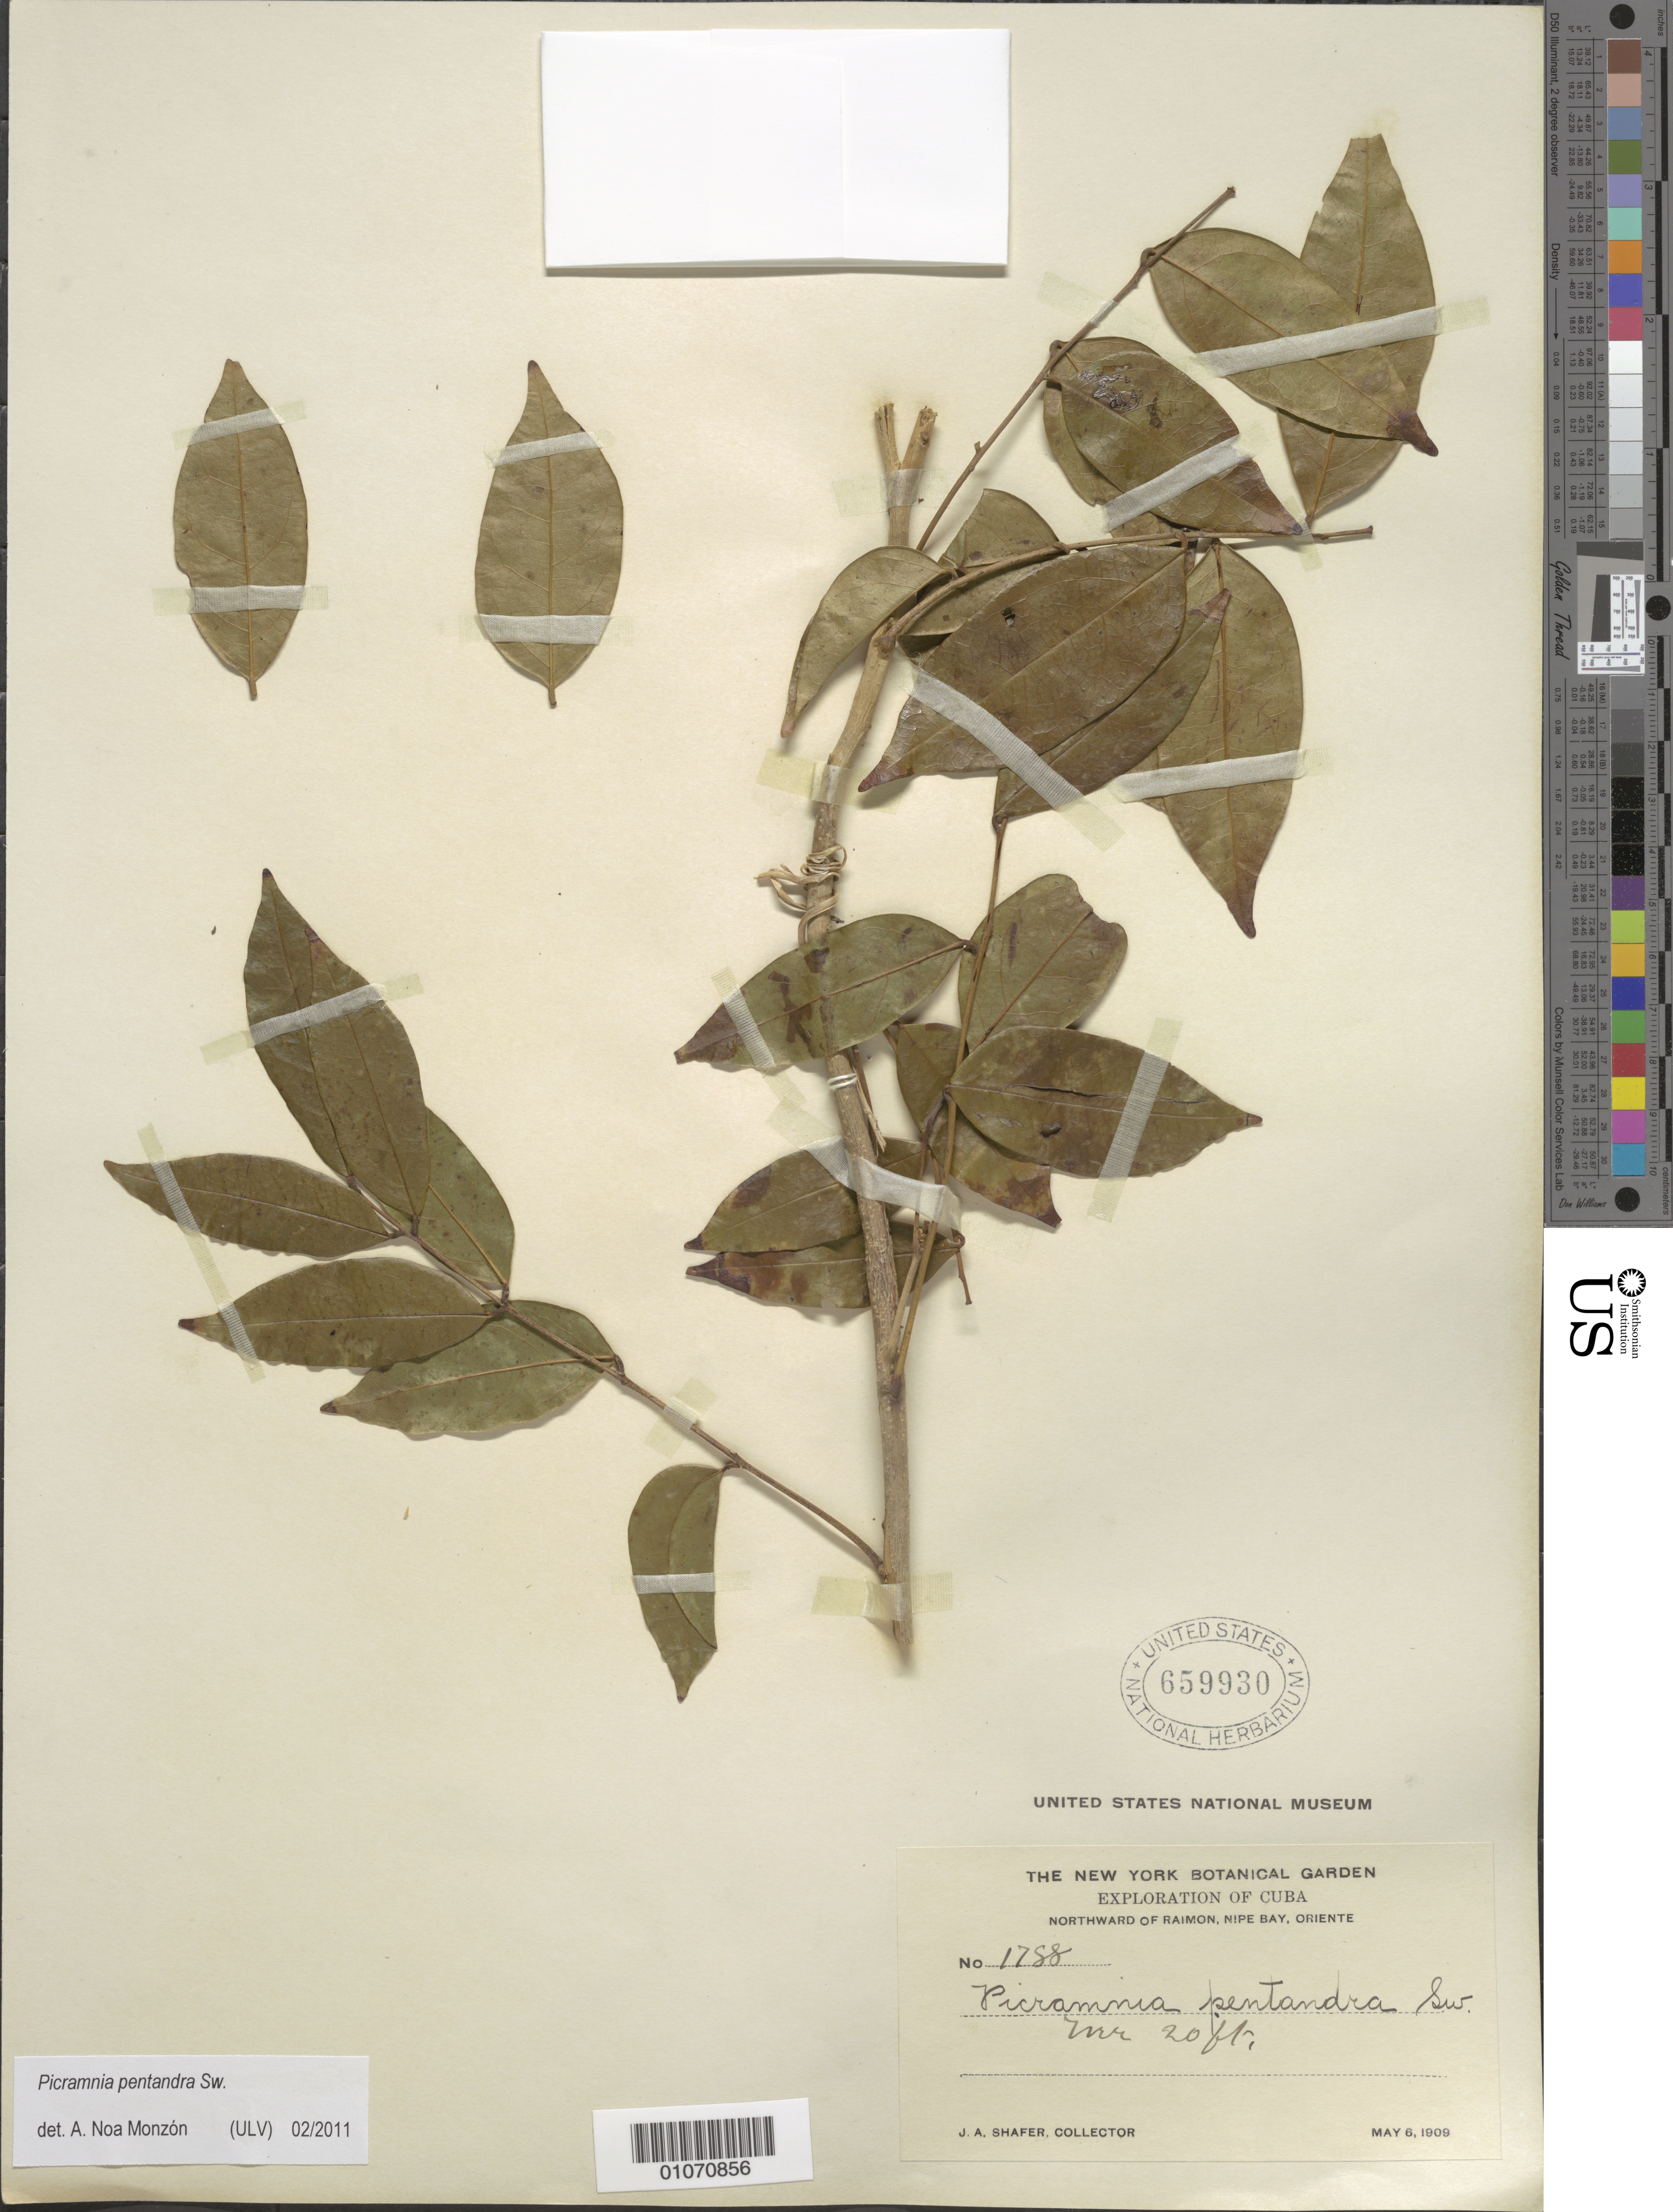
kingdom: Plantae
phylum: Tracheophyta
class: Magnoliopsida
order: Picramniales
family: Picramniaceae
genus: Picramnia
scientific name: Picramnia pentandra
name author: Sw.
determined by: Noa Monzón, A.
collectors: J. A. Shafer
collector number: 1788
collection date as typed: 06 May 1909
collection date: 1909-05-06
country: Cuba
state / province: Holguín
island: Cuba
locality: Northward of Raimon, Nipe Bay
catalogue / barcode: US 659930